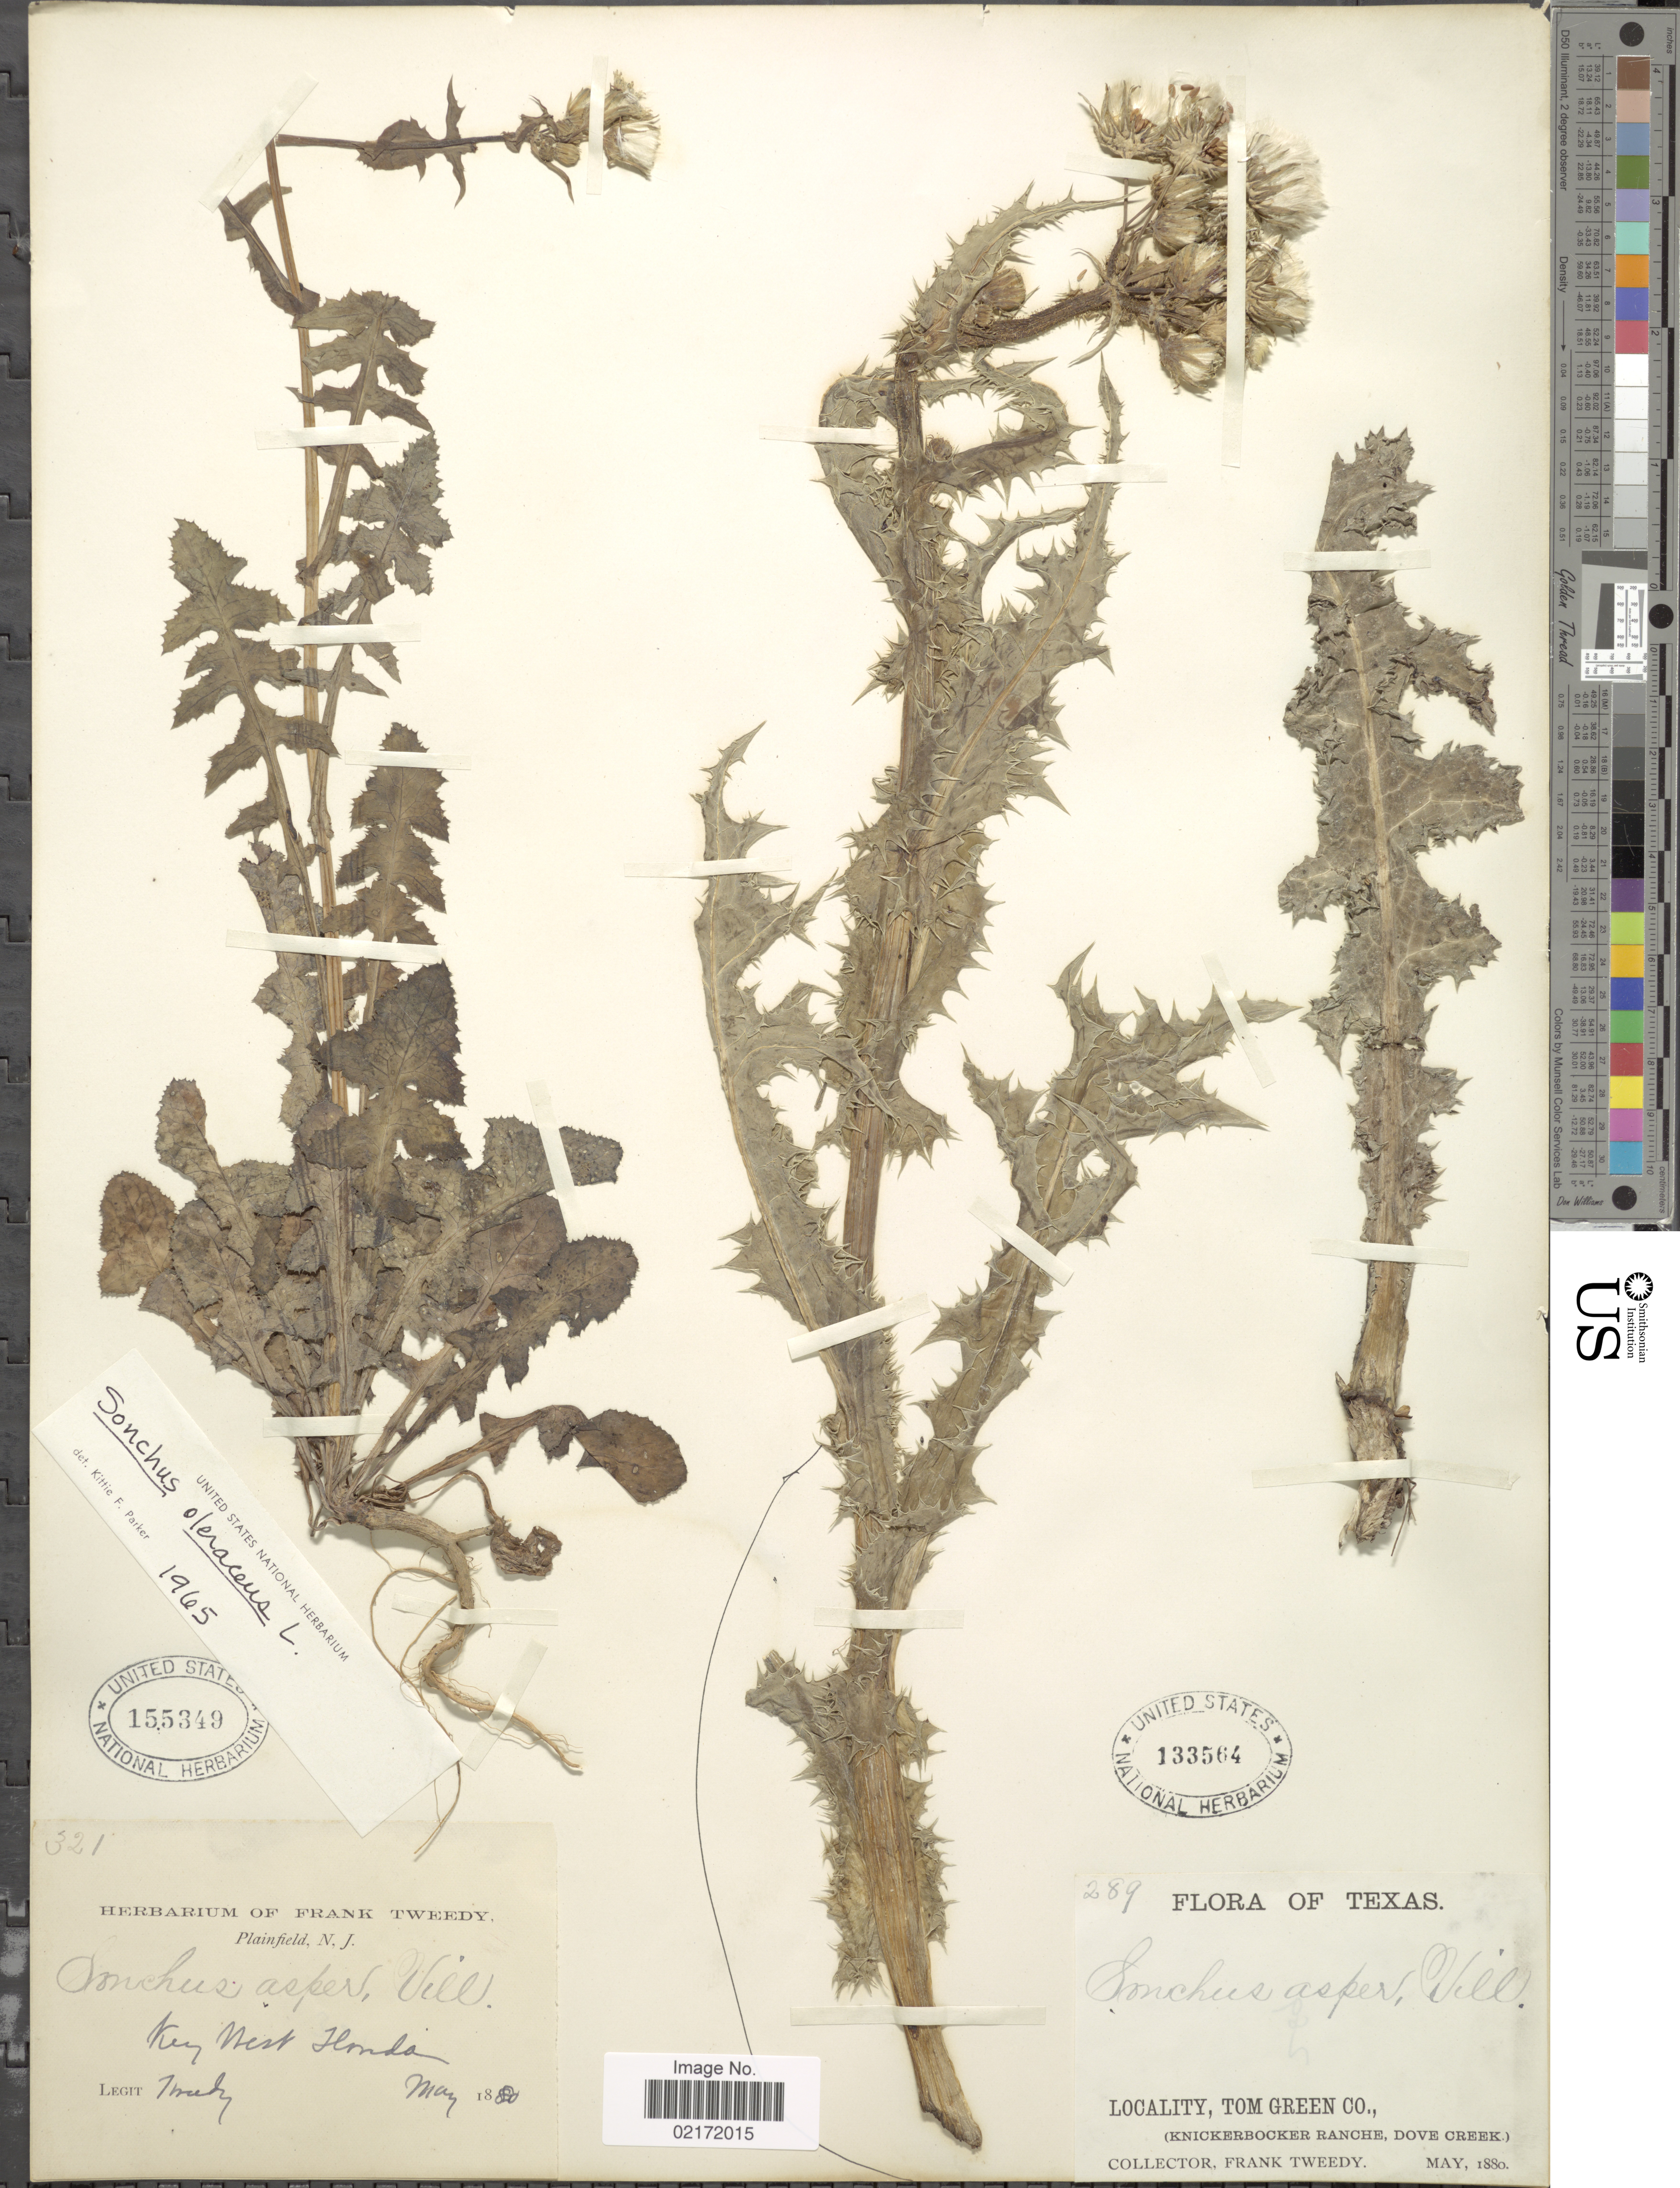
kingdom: Plantae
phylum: Tracheophyta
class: Magnoliopsida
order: Asterales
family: Asteraceae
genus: Sonchus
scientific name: Sonchus asper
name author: (L.) Hill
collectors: F. Tweedy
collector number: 289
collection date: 1880-05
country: United States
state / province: Texas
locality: Tom Green Co., (Knickerbocker Ranche, Dove Creek)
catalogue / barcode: US 133564